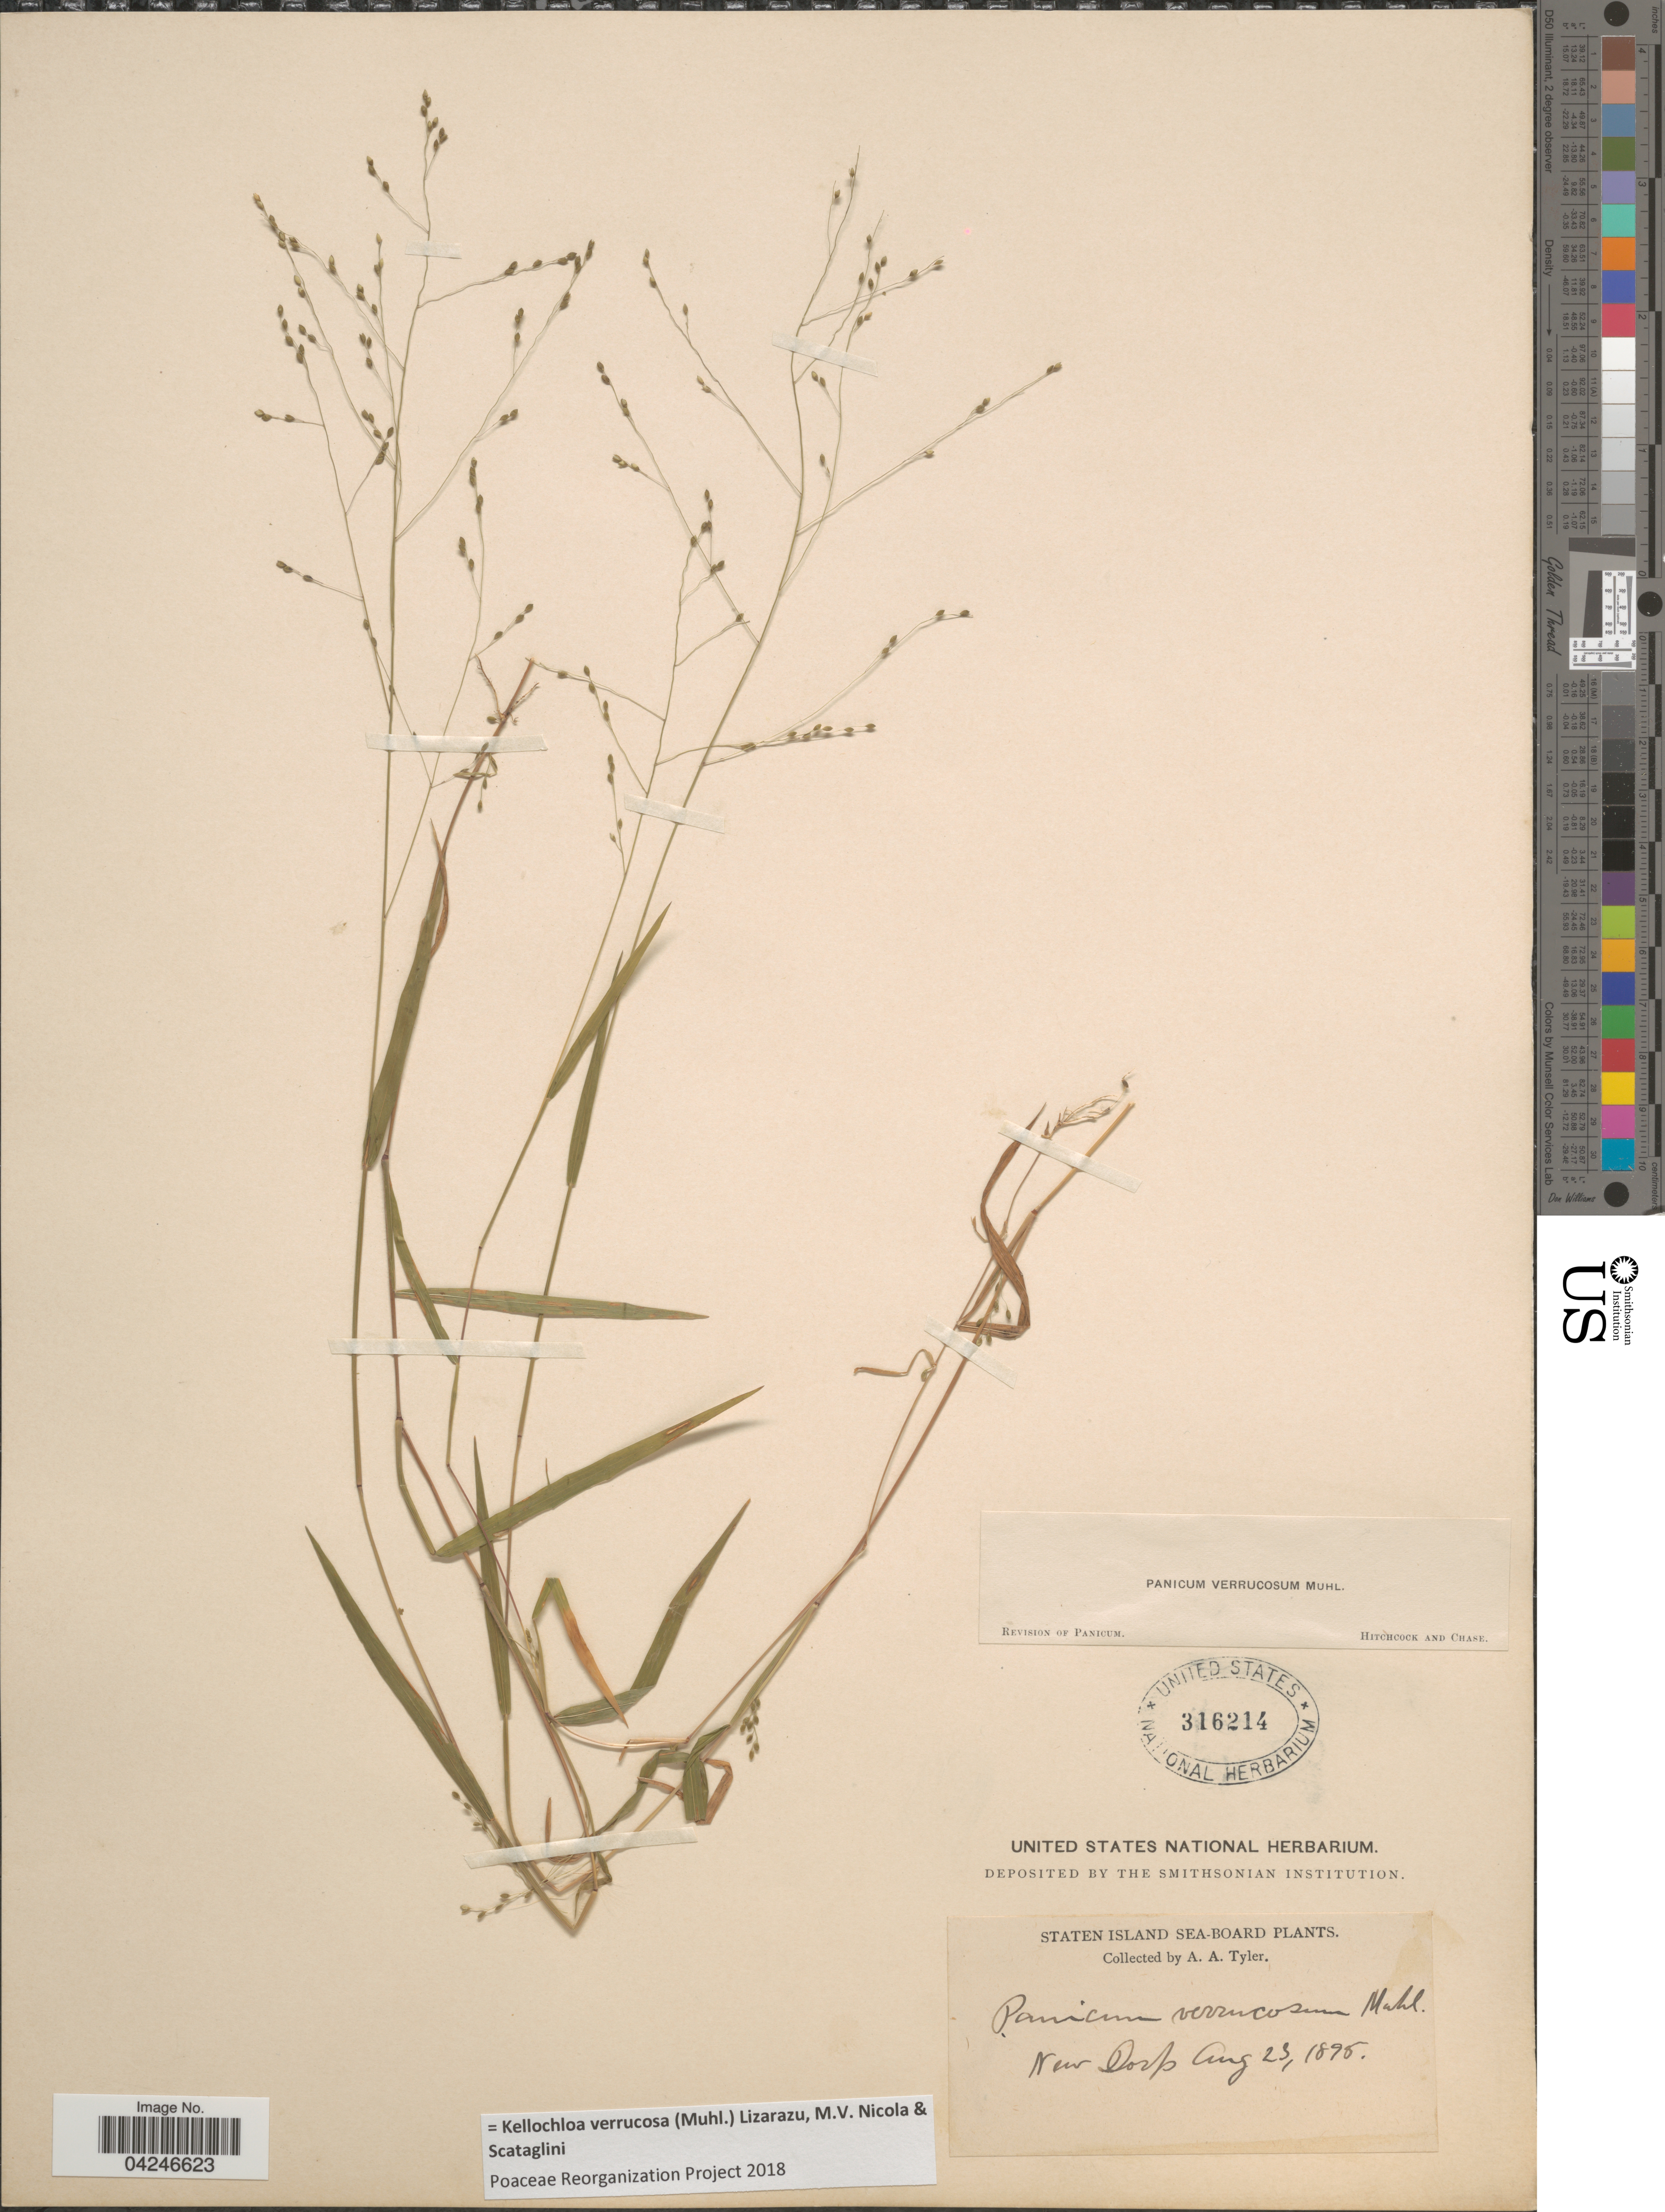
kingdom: Plantae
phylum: Tracheophyta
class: Liliopsida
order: Poales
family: Poaceae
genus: Kellochloa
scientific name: Kellochloa verrucosa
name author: (Muhl.) Lizarazu et al.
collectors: A. Tyler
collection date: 1895-08-23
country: United States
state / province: New York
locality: Staten Island Sea-Board. New Dorp.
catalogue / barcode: US 316214